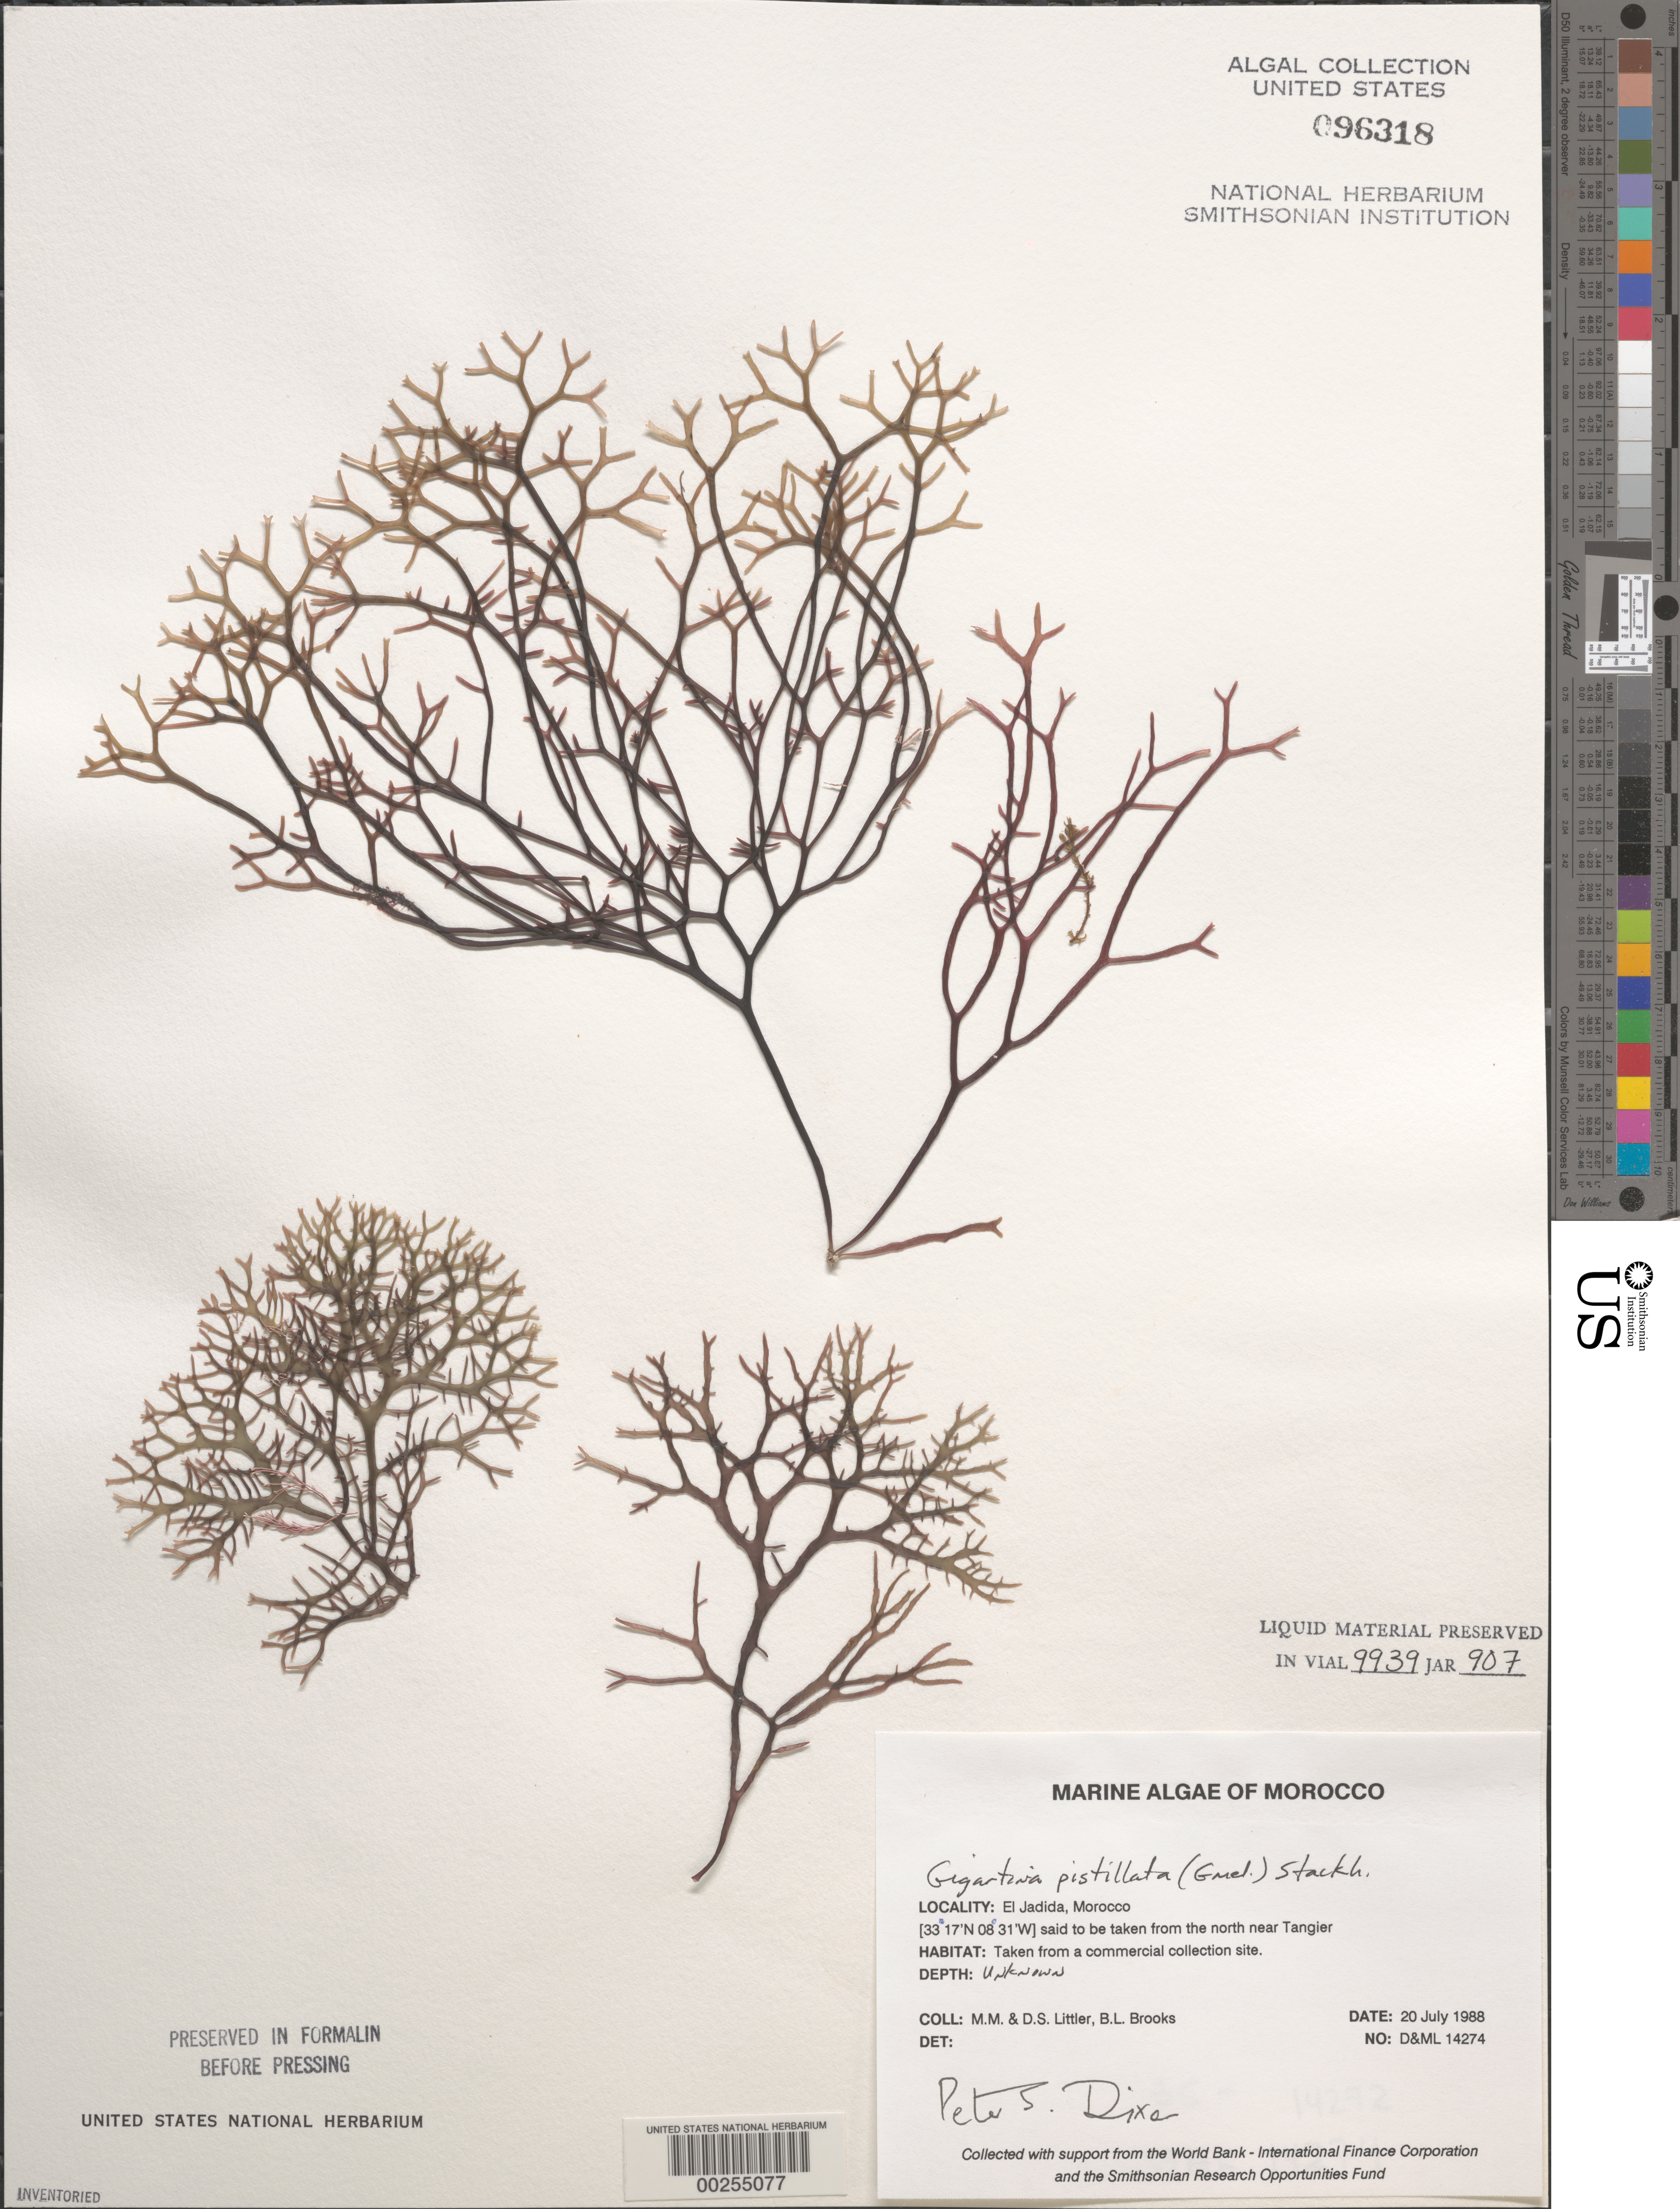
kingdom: Plantae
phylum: Rhodophyta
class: Florideophyceae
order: Gigartinales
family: Gigartinaceae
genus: Gigartina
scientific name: Gigartina pistillata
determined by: Dixon, P. S.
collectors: M. M. Littler, D. S. Littler & B. Brooks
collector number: D&ML 14274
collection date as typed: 20 Jul 1988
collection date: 1988-07-20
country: Morocco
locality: El Jadida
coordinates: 33 17'N, 08 31'W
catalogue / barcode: US 96318